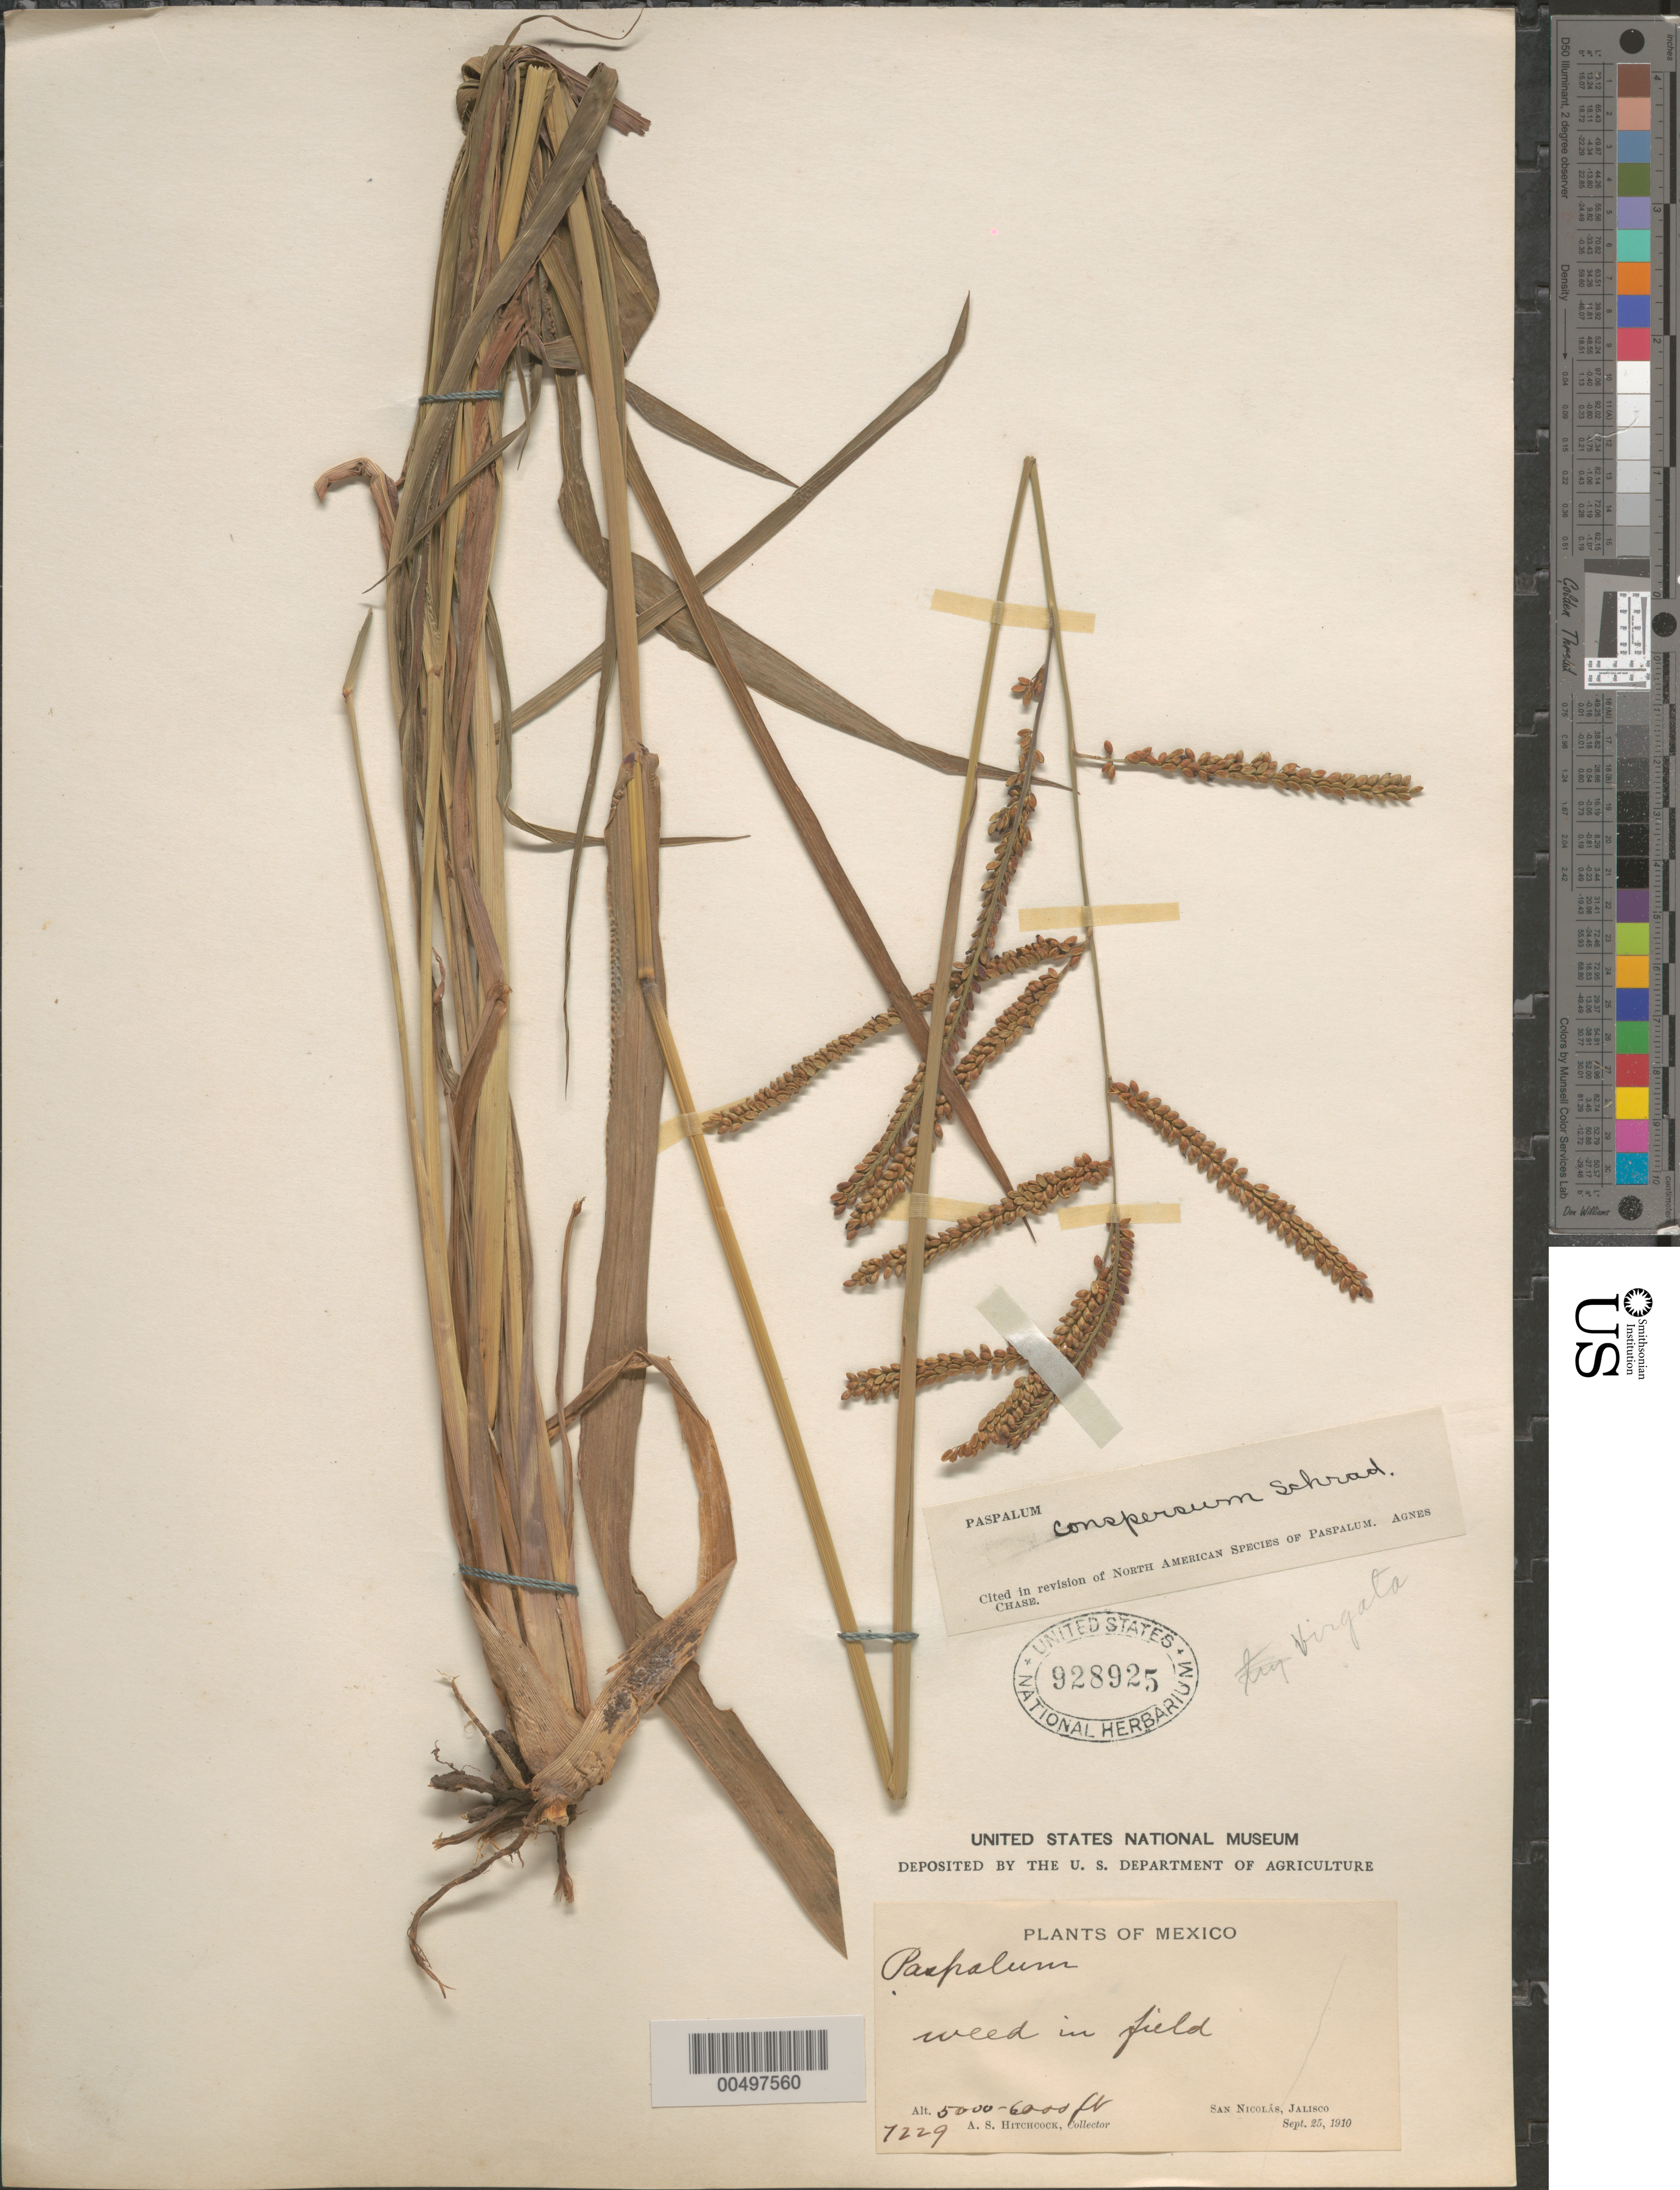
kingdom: Plantae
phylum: Tracheophyta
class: Liliopsida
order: Poales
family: Poaceae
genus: Paspalum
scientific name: Paspalum conspersum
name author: Schrad. ex Schult. in Roem. & Schult.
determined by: Chase, [M.] Agnes, (US)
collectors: A. S. Hitchcock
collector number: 7229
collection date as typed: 25 Sep 1910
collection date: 1910-09-25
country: Mexico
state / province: Jalisco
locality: San Nicolás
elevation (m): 1524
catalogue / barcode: US 928925